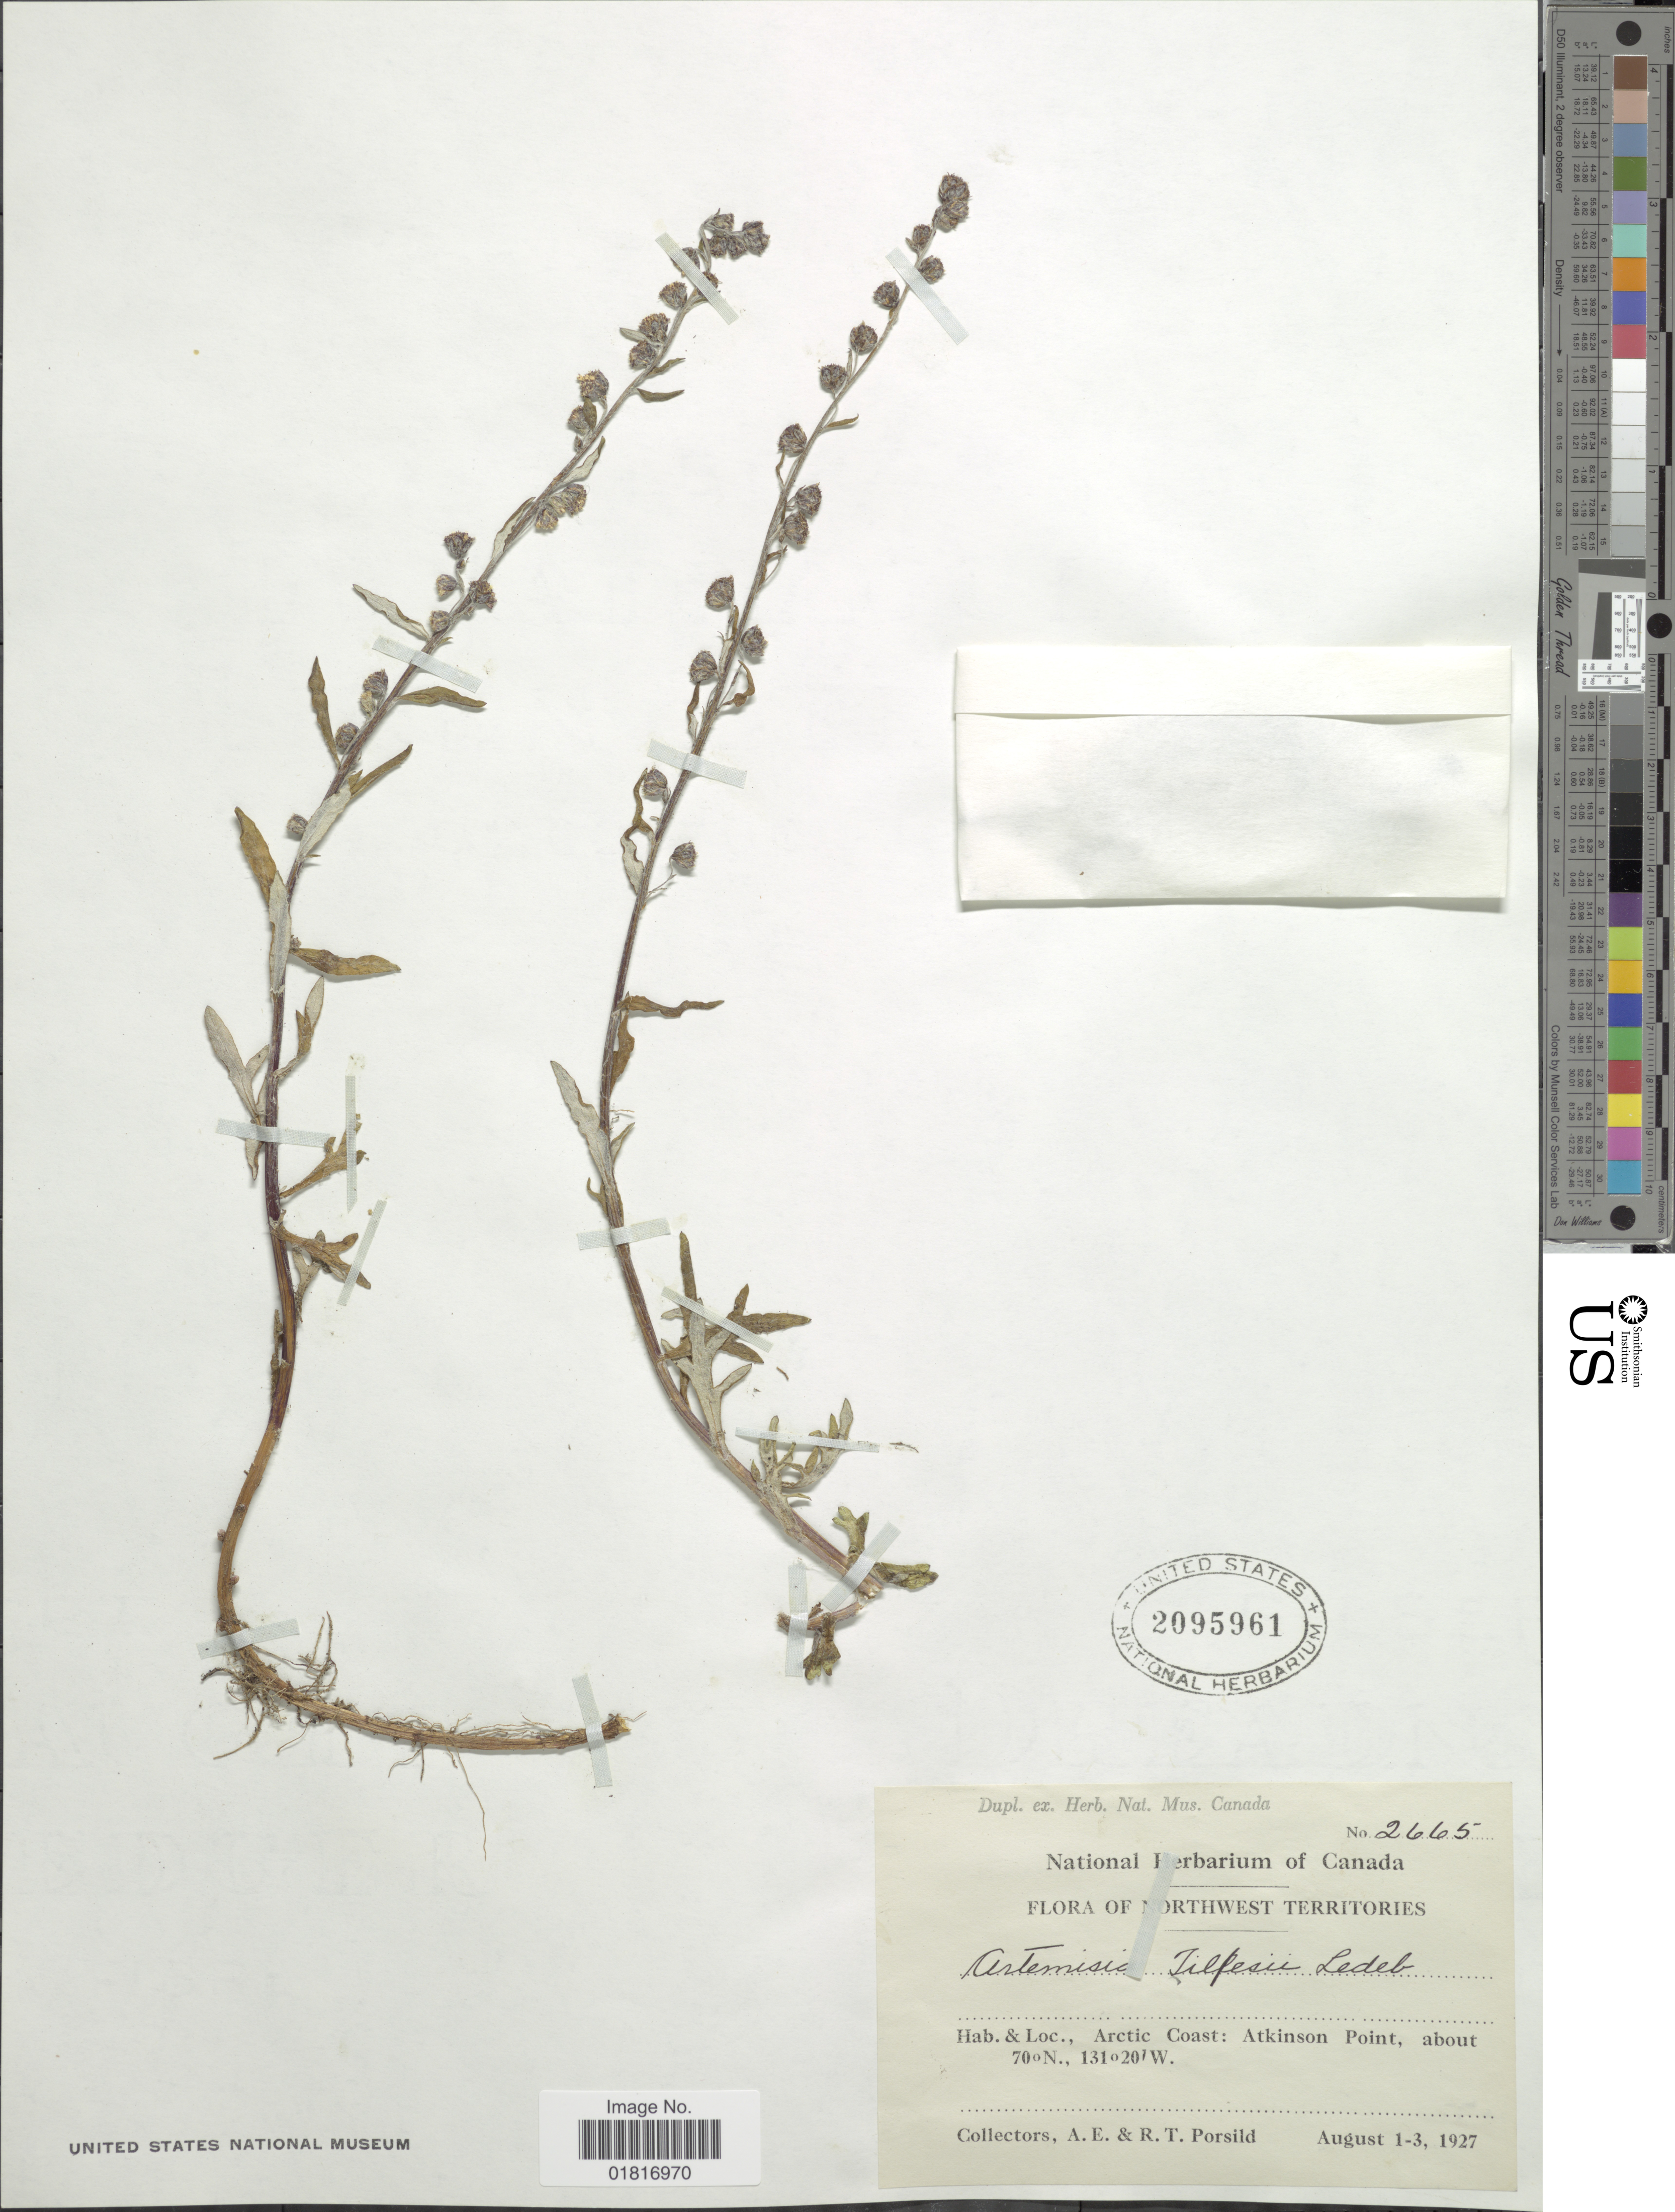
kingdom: Plantae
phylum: Tracheophyta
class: Magnoliopsida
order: Asterales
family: Asteraceae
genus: Artemisia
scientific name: Artemisia tilesii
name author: Ledeb.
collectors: A. E. Porsild & R. T. Porsild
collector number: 2665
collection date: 1927-08-01/1927-08-03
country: Canada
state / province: Northwest Territories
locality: Arctic Coast: Atkinson Point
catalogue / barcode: US 2095961